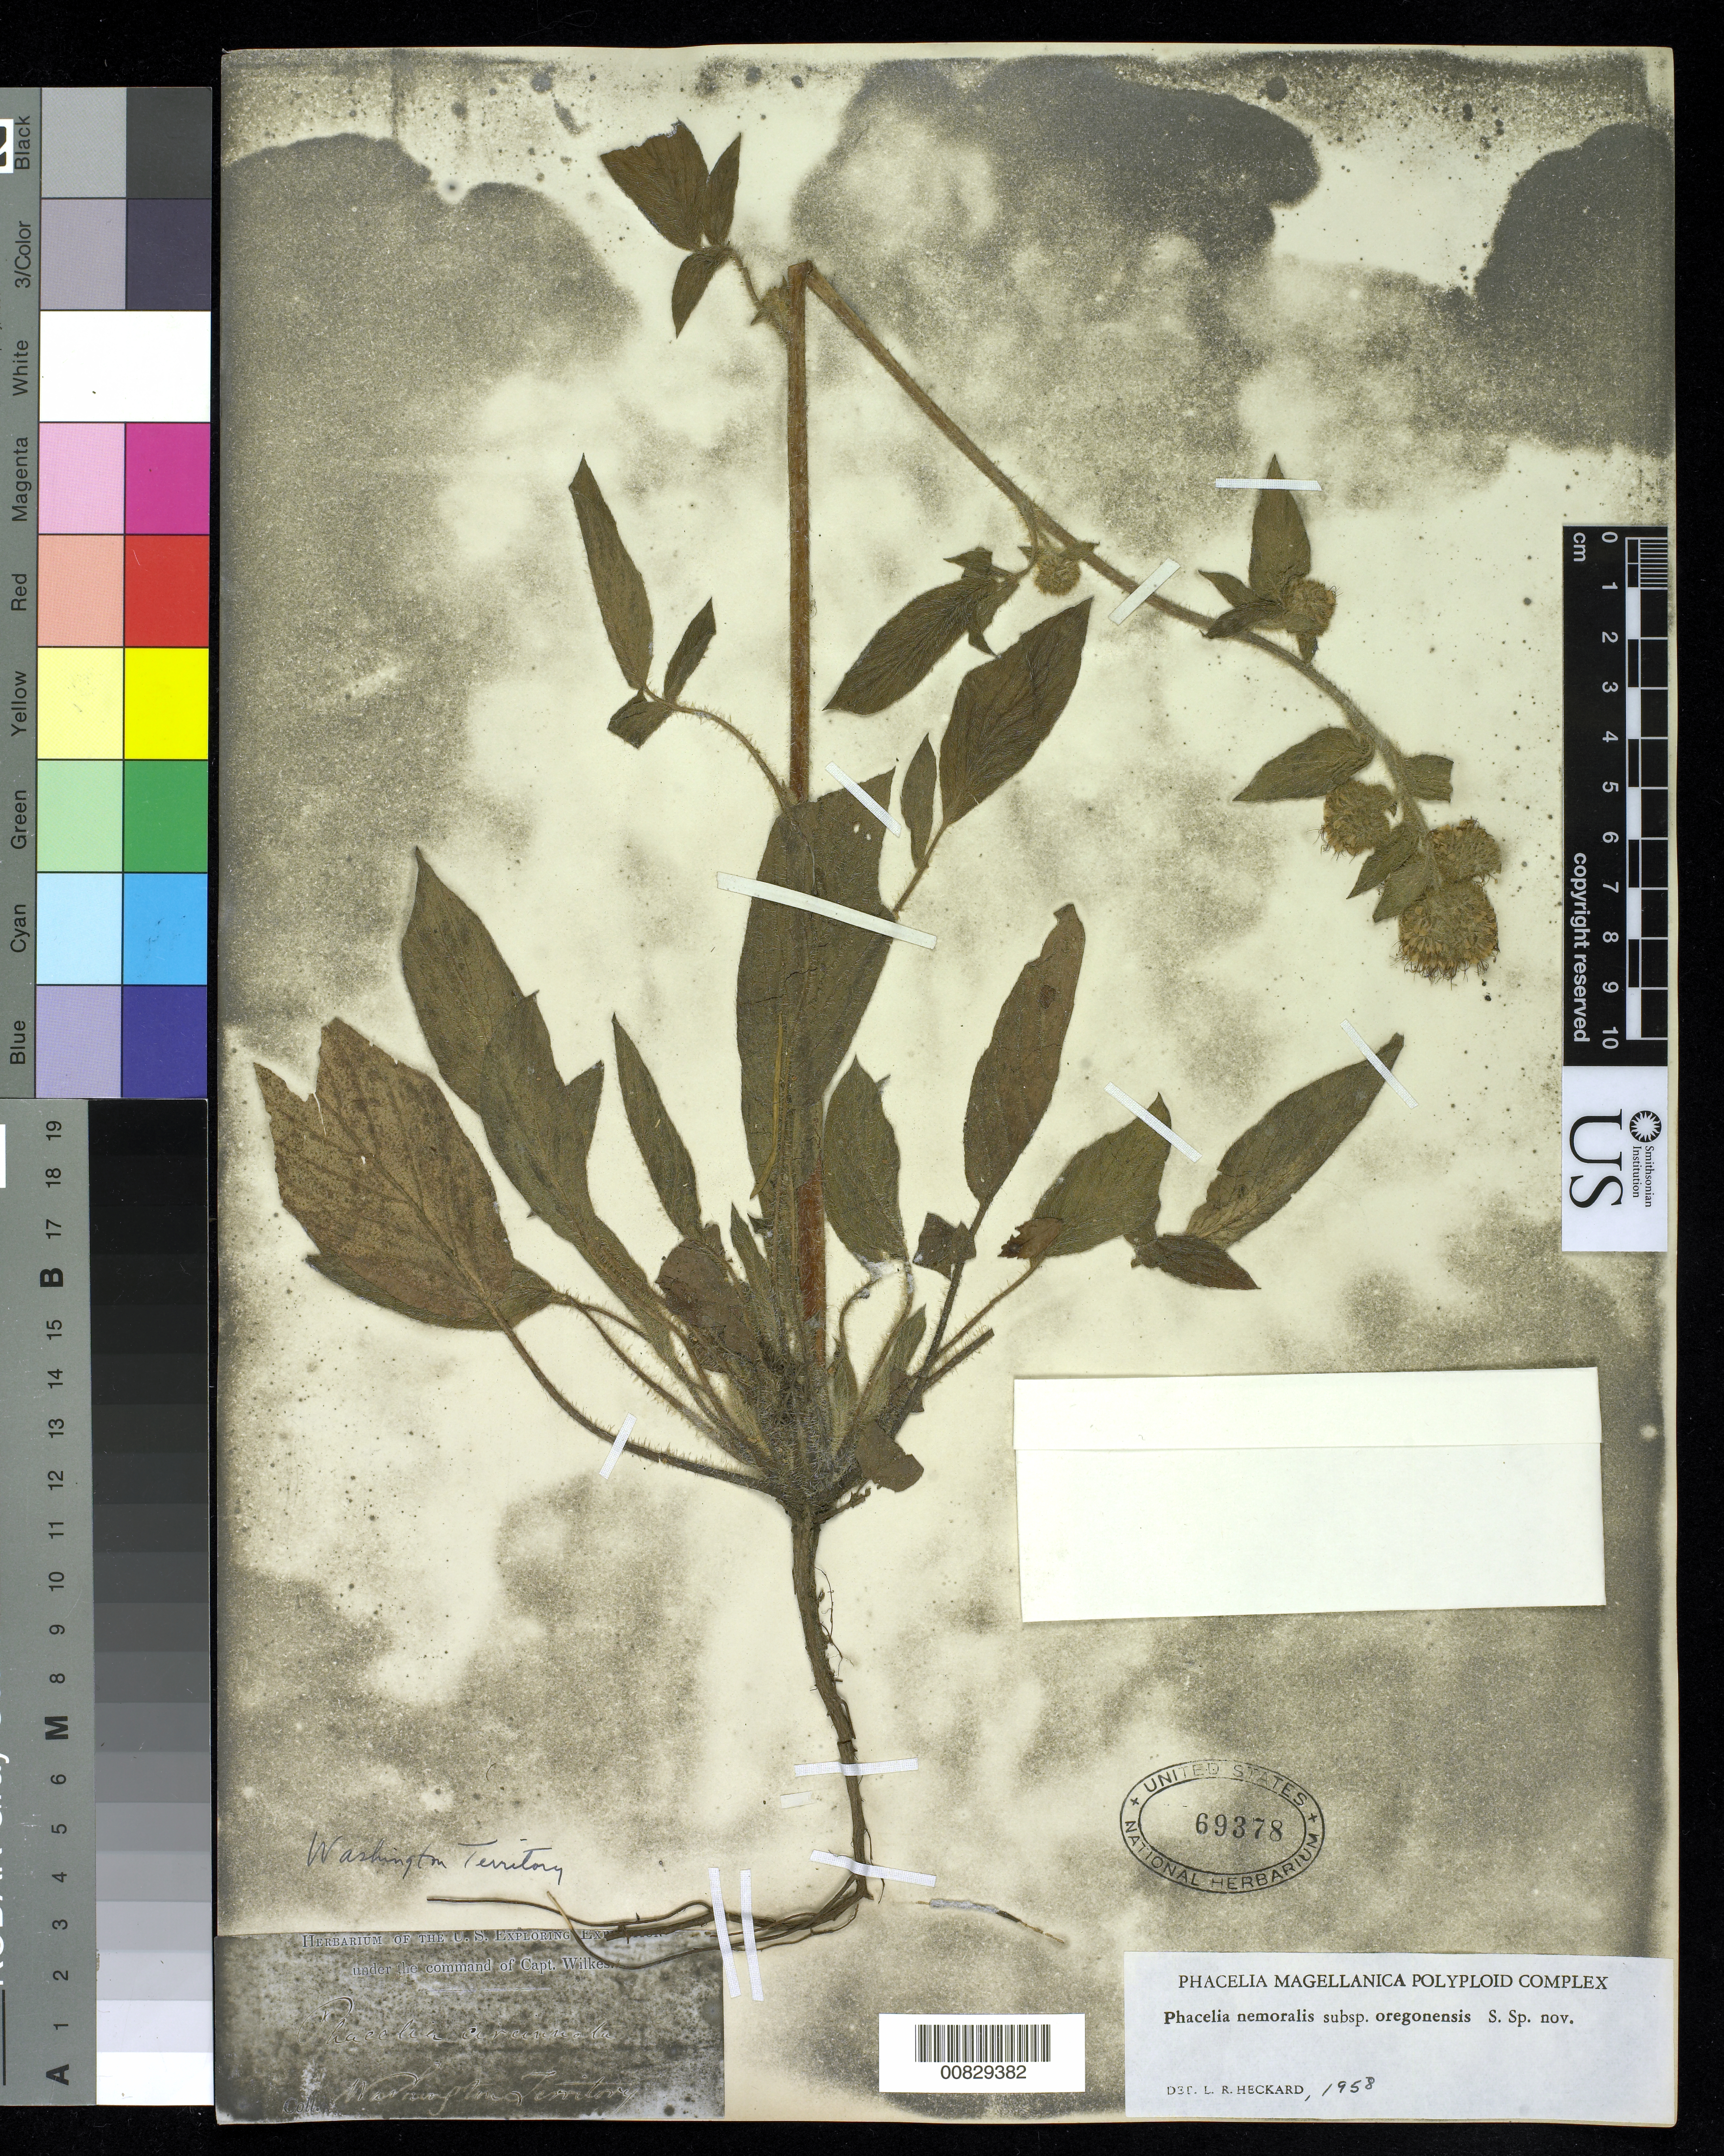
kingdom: Plantae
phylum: Tracheophyta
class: Magnoliopsida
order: Boraginales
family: Hydrophyllaceae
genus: Phacelia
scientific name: Phacelia nemoralis subsp. oregonensis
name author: Heckard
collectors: Wilkes Explor. Exped.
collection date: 1838/1842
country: United States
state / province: Washington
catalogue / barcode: US 69378